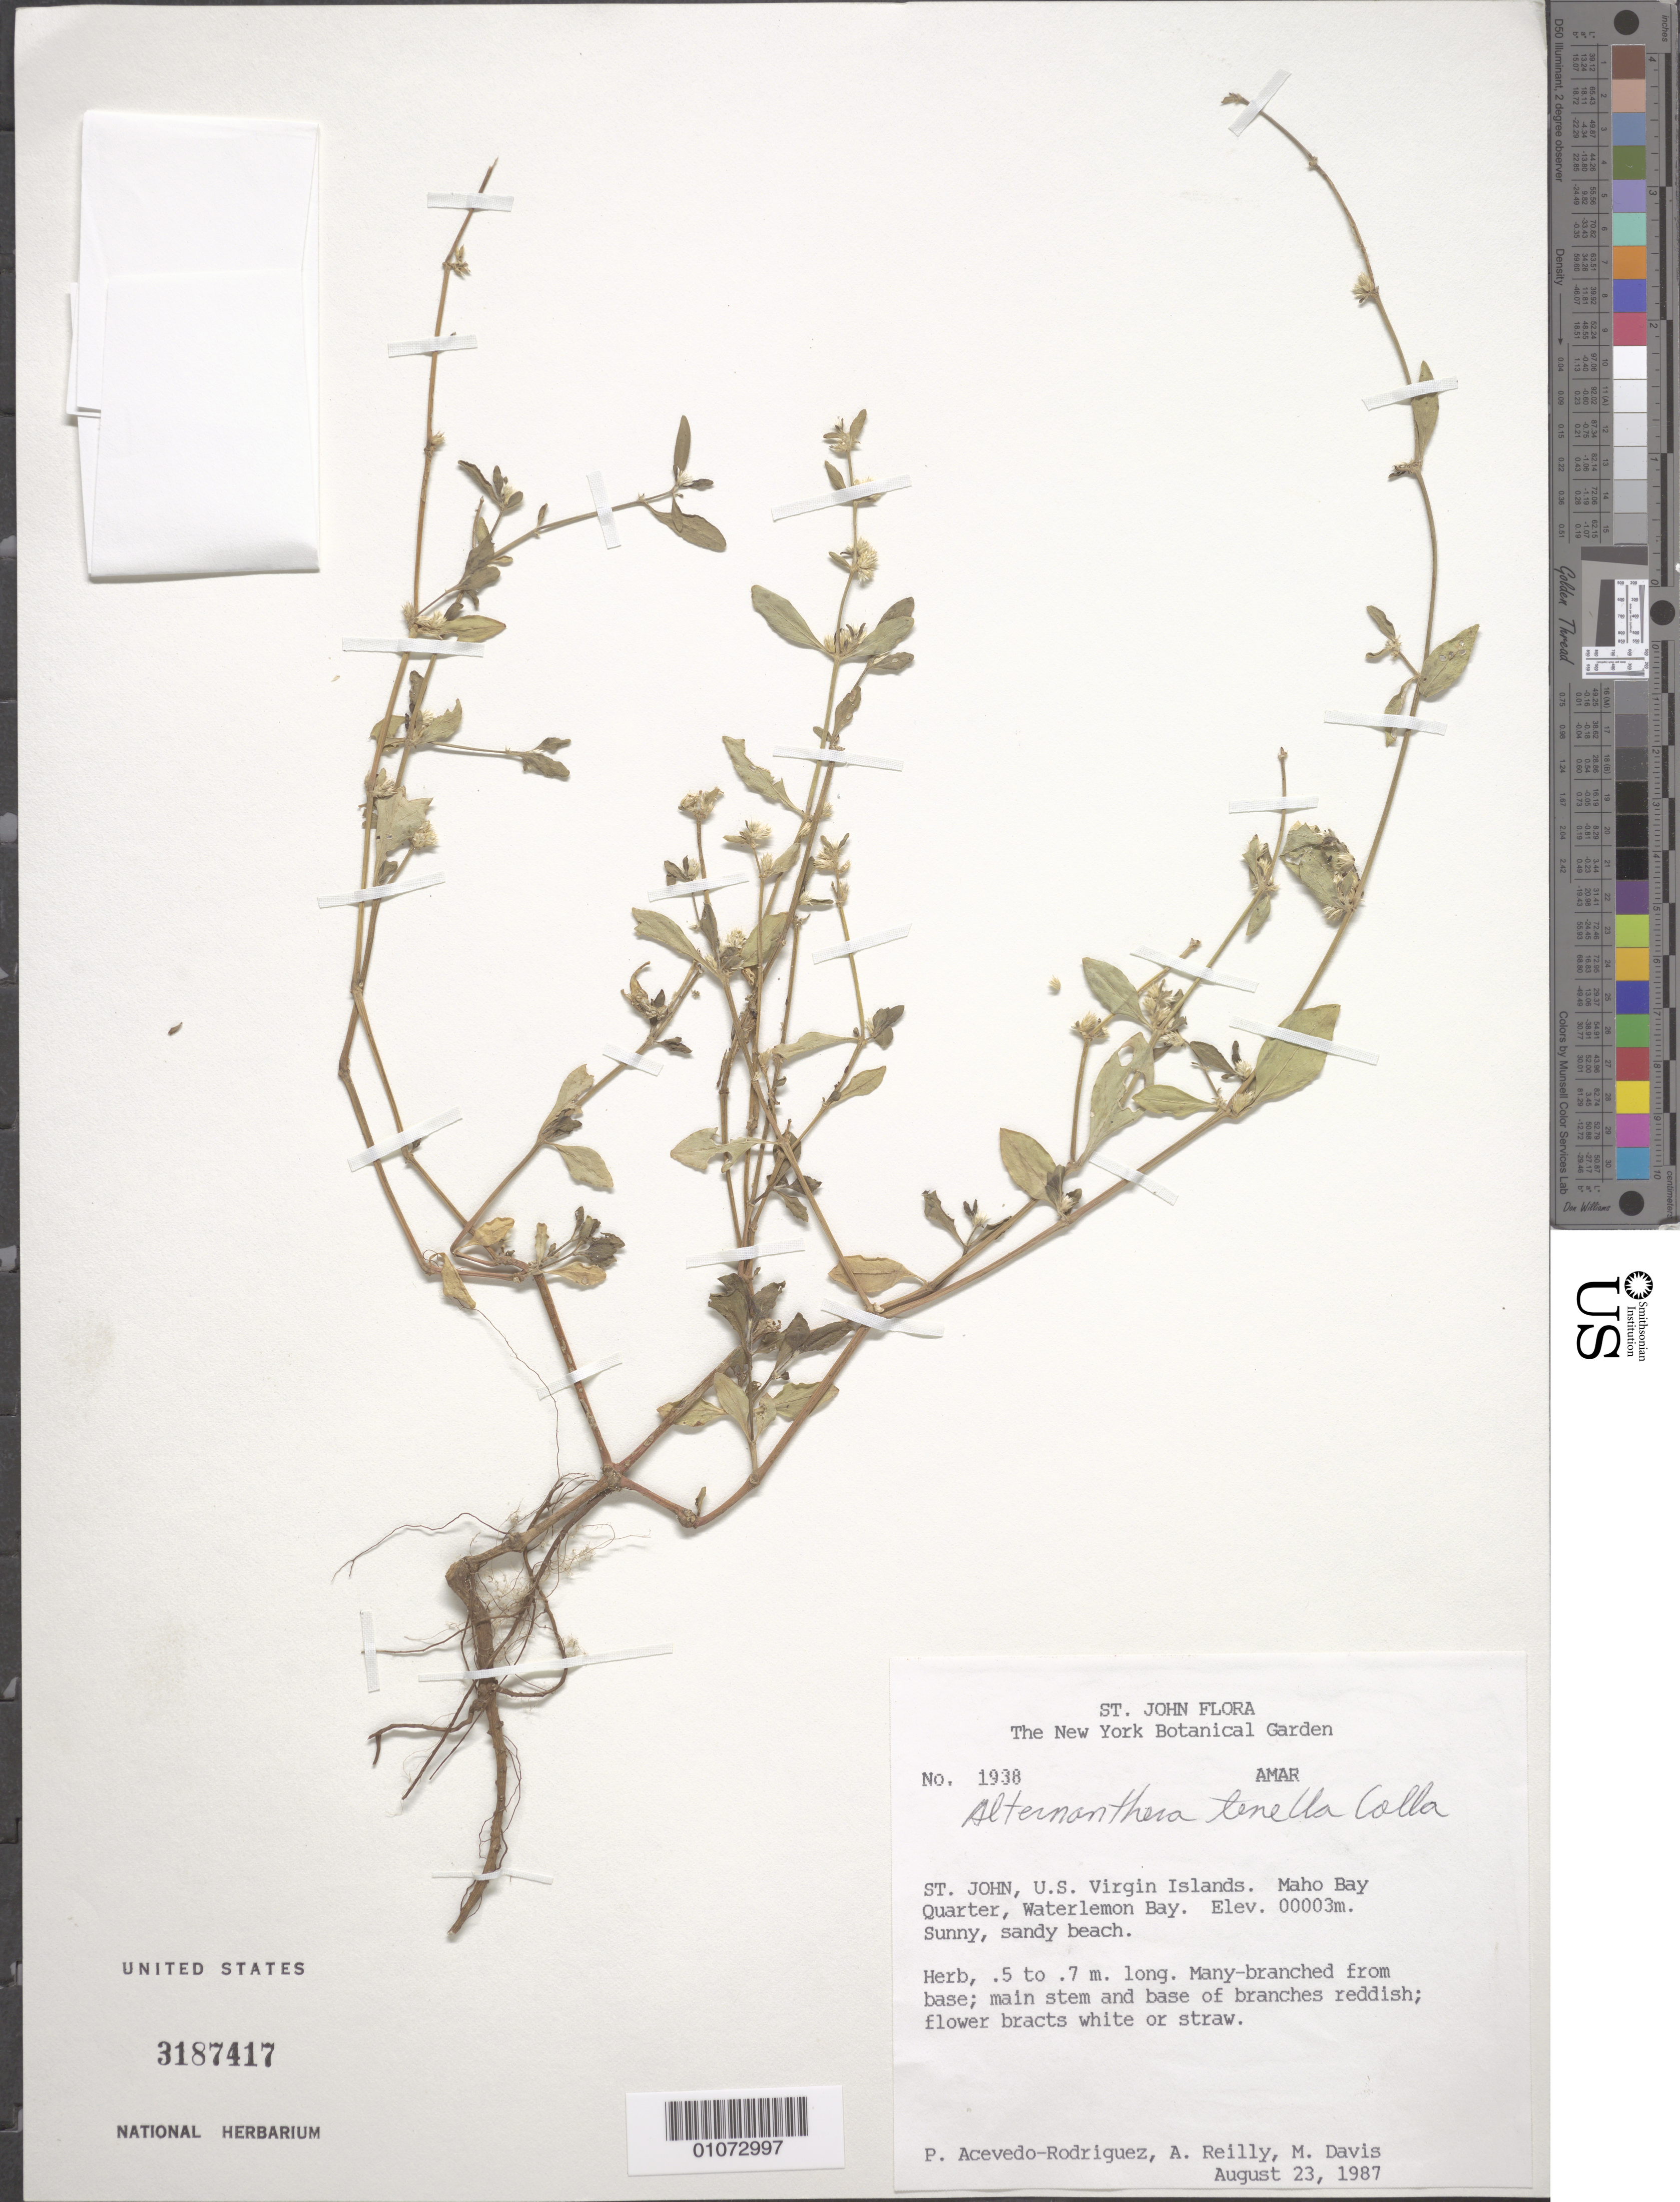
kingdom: Plantae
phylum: Tracheophyta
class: Magnoliopsida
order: Caryophyllales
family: Amaranthaceae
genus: Alternanthera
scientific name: Alternanthera tenella var. bettzickiana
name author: (Regel) Veldkamp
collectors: P. Acevedo-Rodr., A. Reilly & M. Davis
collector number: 1938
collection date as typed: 23 Aug 1987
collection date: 1987-08-23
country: U.S. Virgin Islands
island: St. John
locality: Maho Bay Quarter, Waterlemon Bay. Sunny, sandy beach.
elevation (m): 3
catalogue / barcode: US 3187417